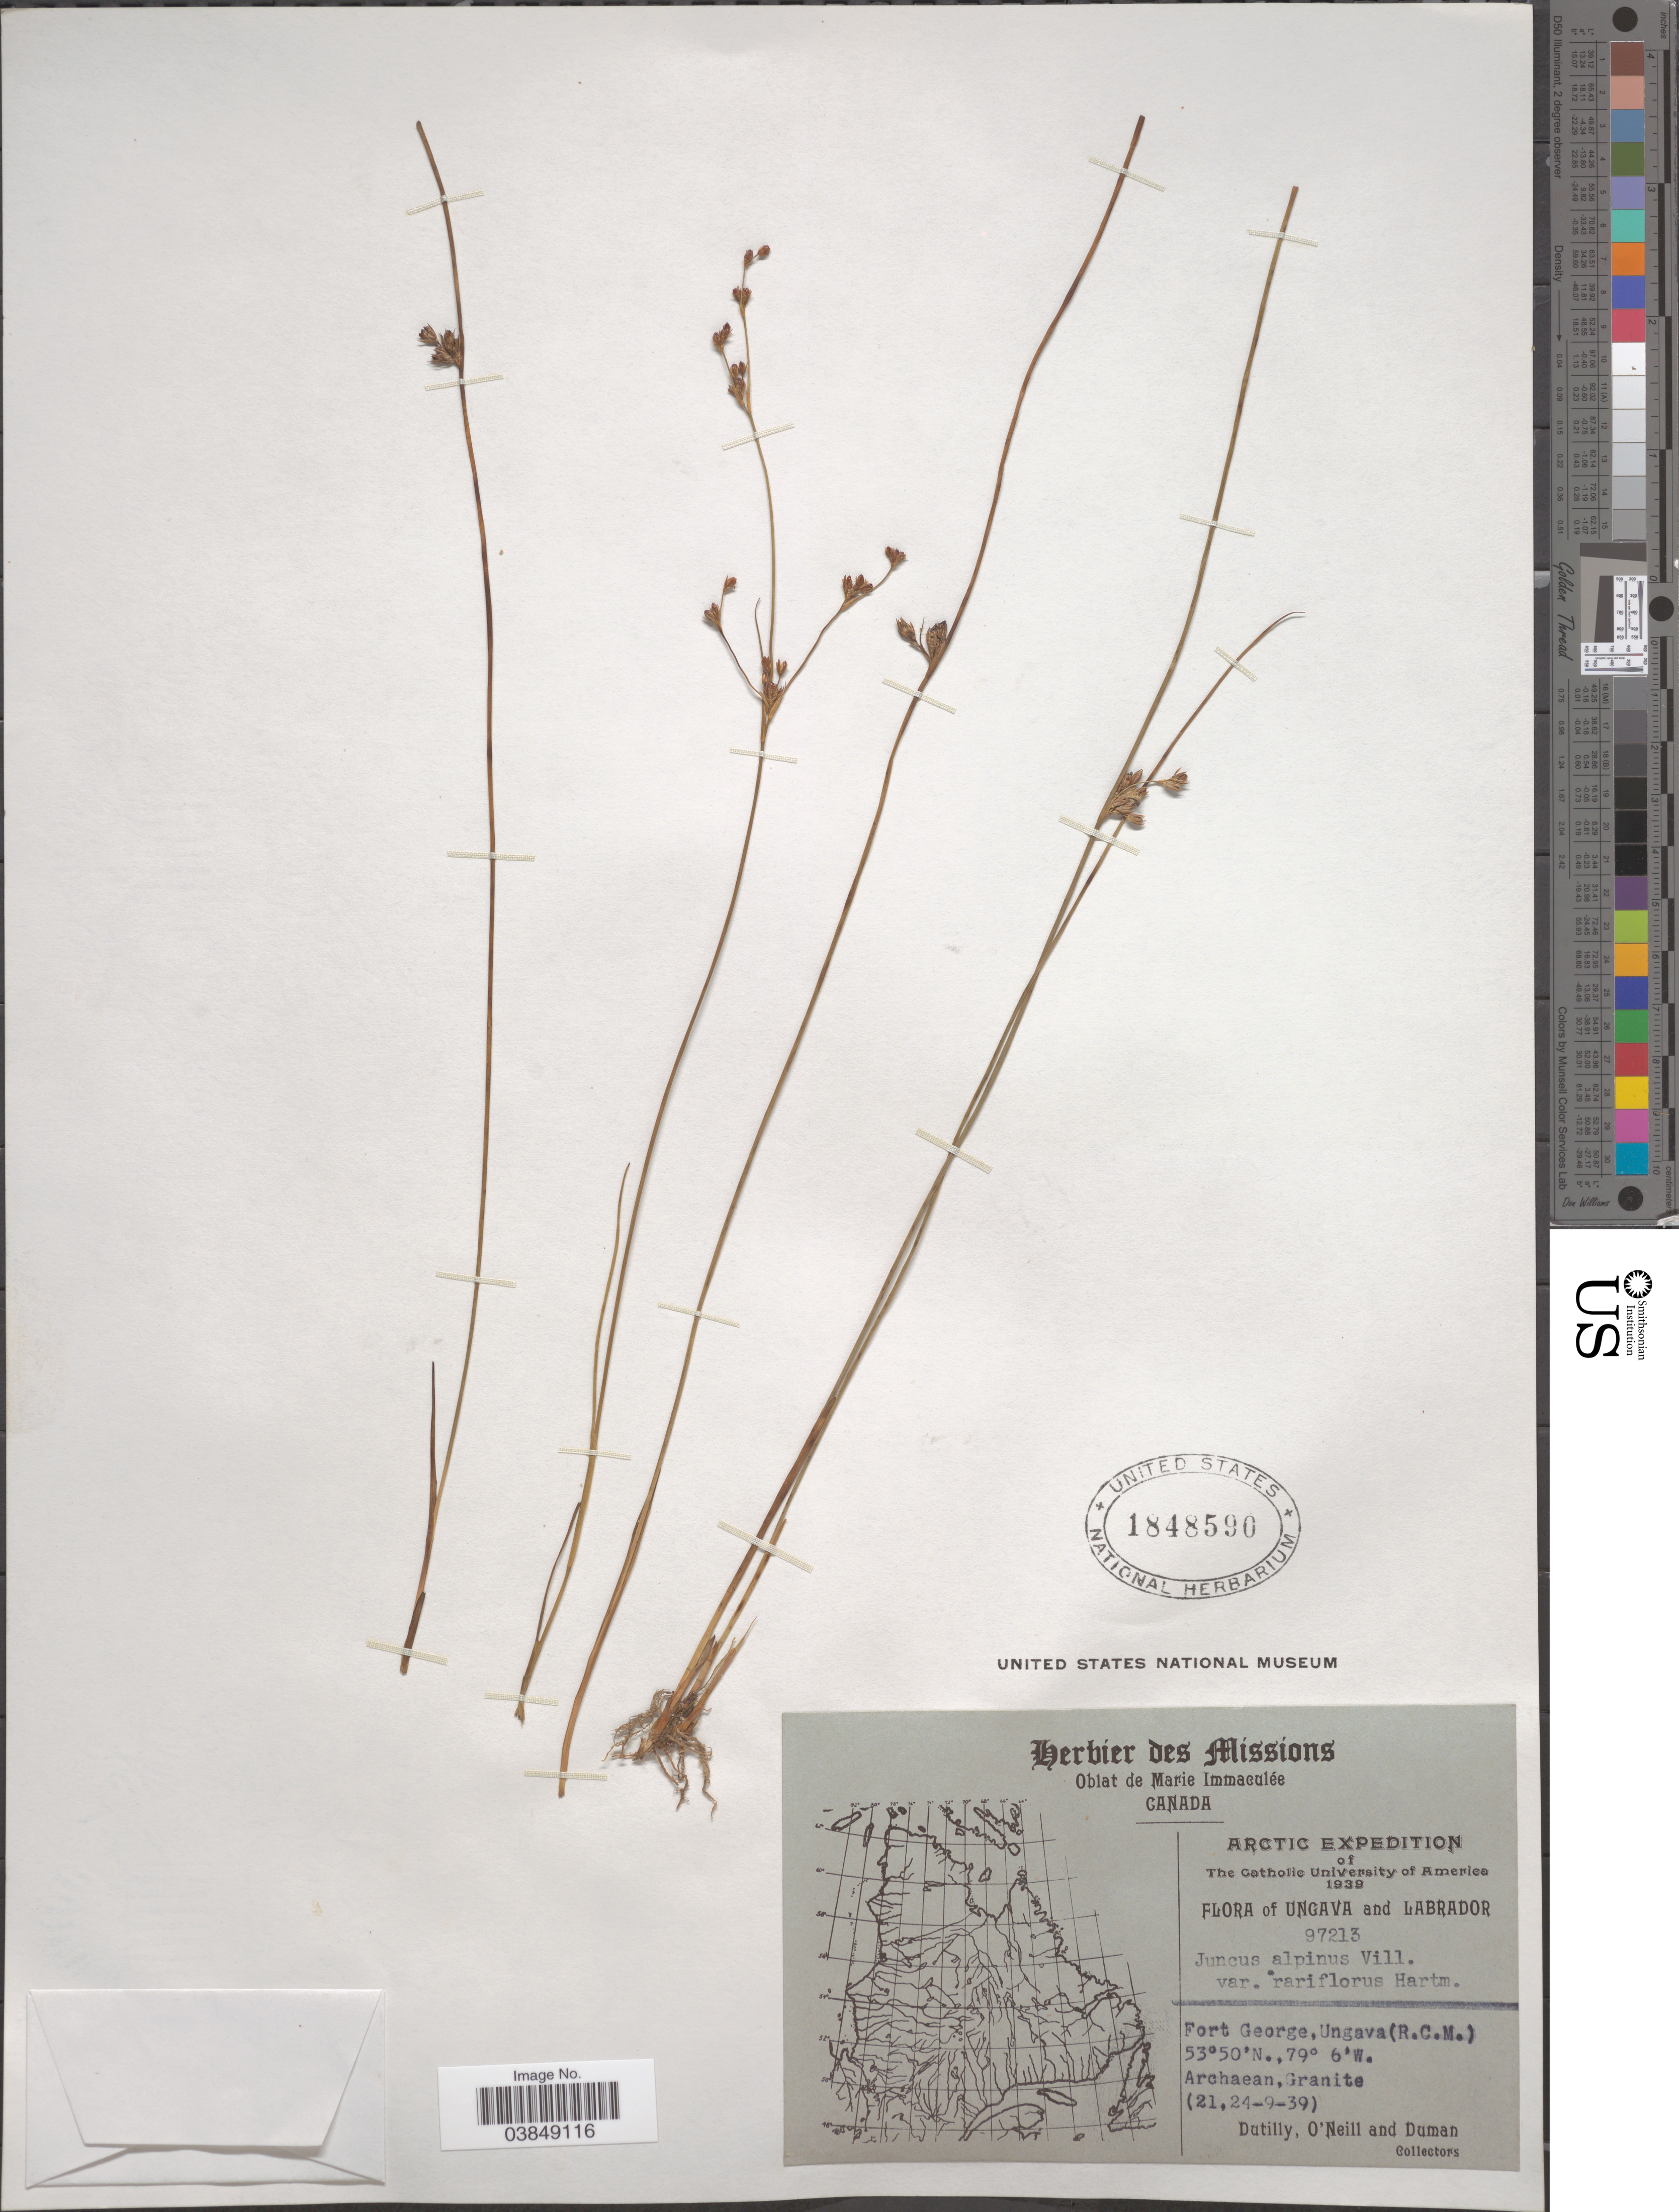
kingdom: Plantae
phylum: Tracheophyta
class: Liliopsida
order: Poales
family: Juncaceae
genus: Juncus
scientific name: Juncus alpinus var. rariflorus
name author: (Hartm.) Hartm.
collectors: -. Dutilly, -. O'Neill & -. Duman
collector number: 97213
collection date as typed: Transcribed d/m/y: 21/9/39 to 24/9/39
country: Canada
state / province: Newfoundland and Labrador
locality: Ungava and Labrador. Fort George, Ungava (R.C.M). Archaean, Granite.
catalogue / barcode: US 1848590